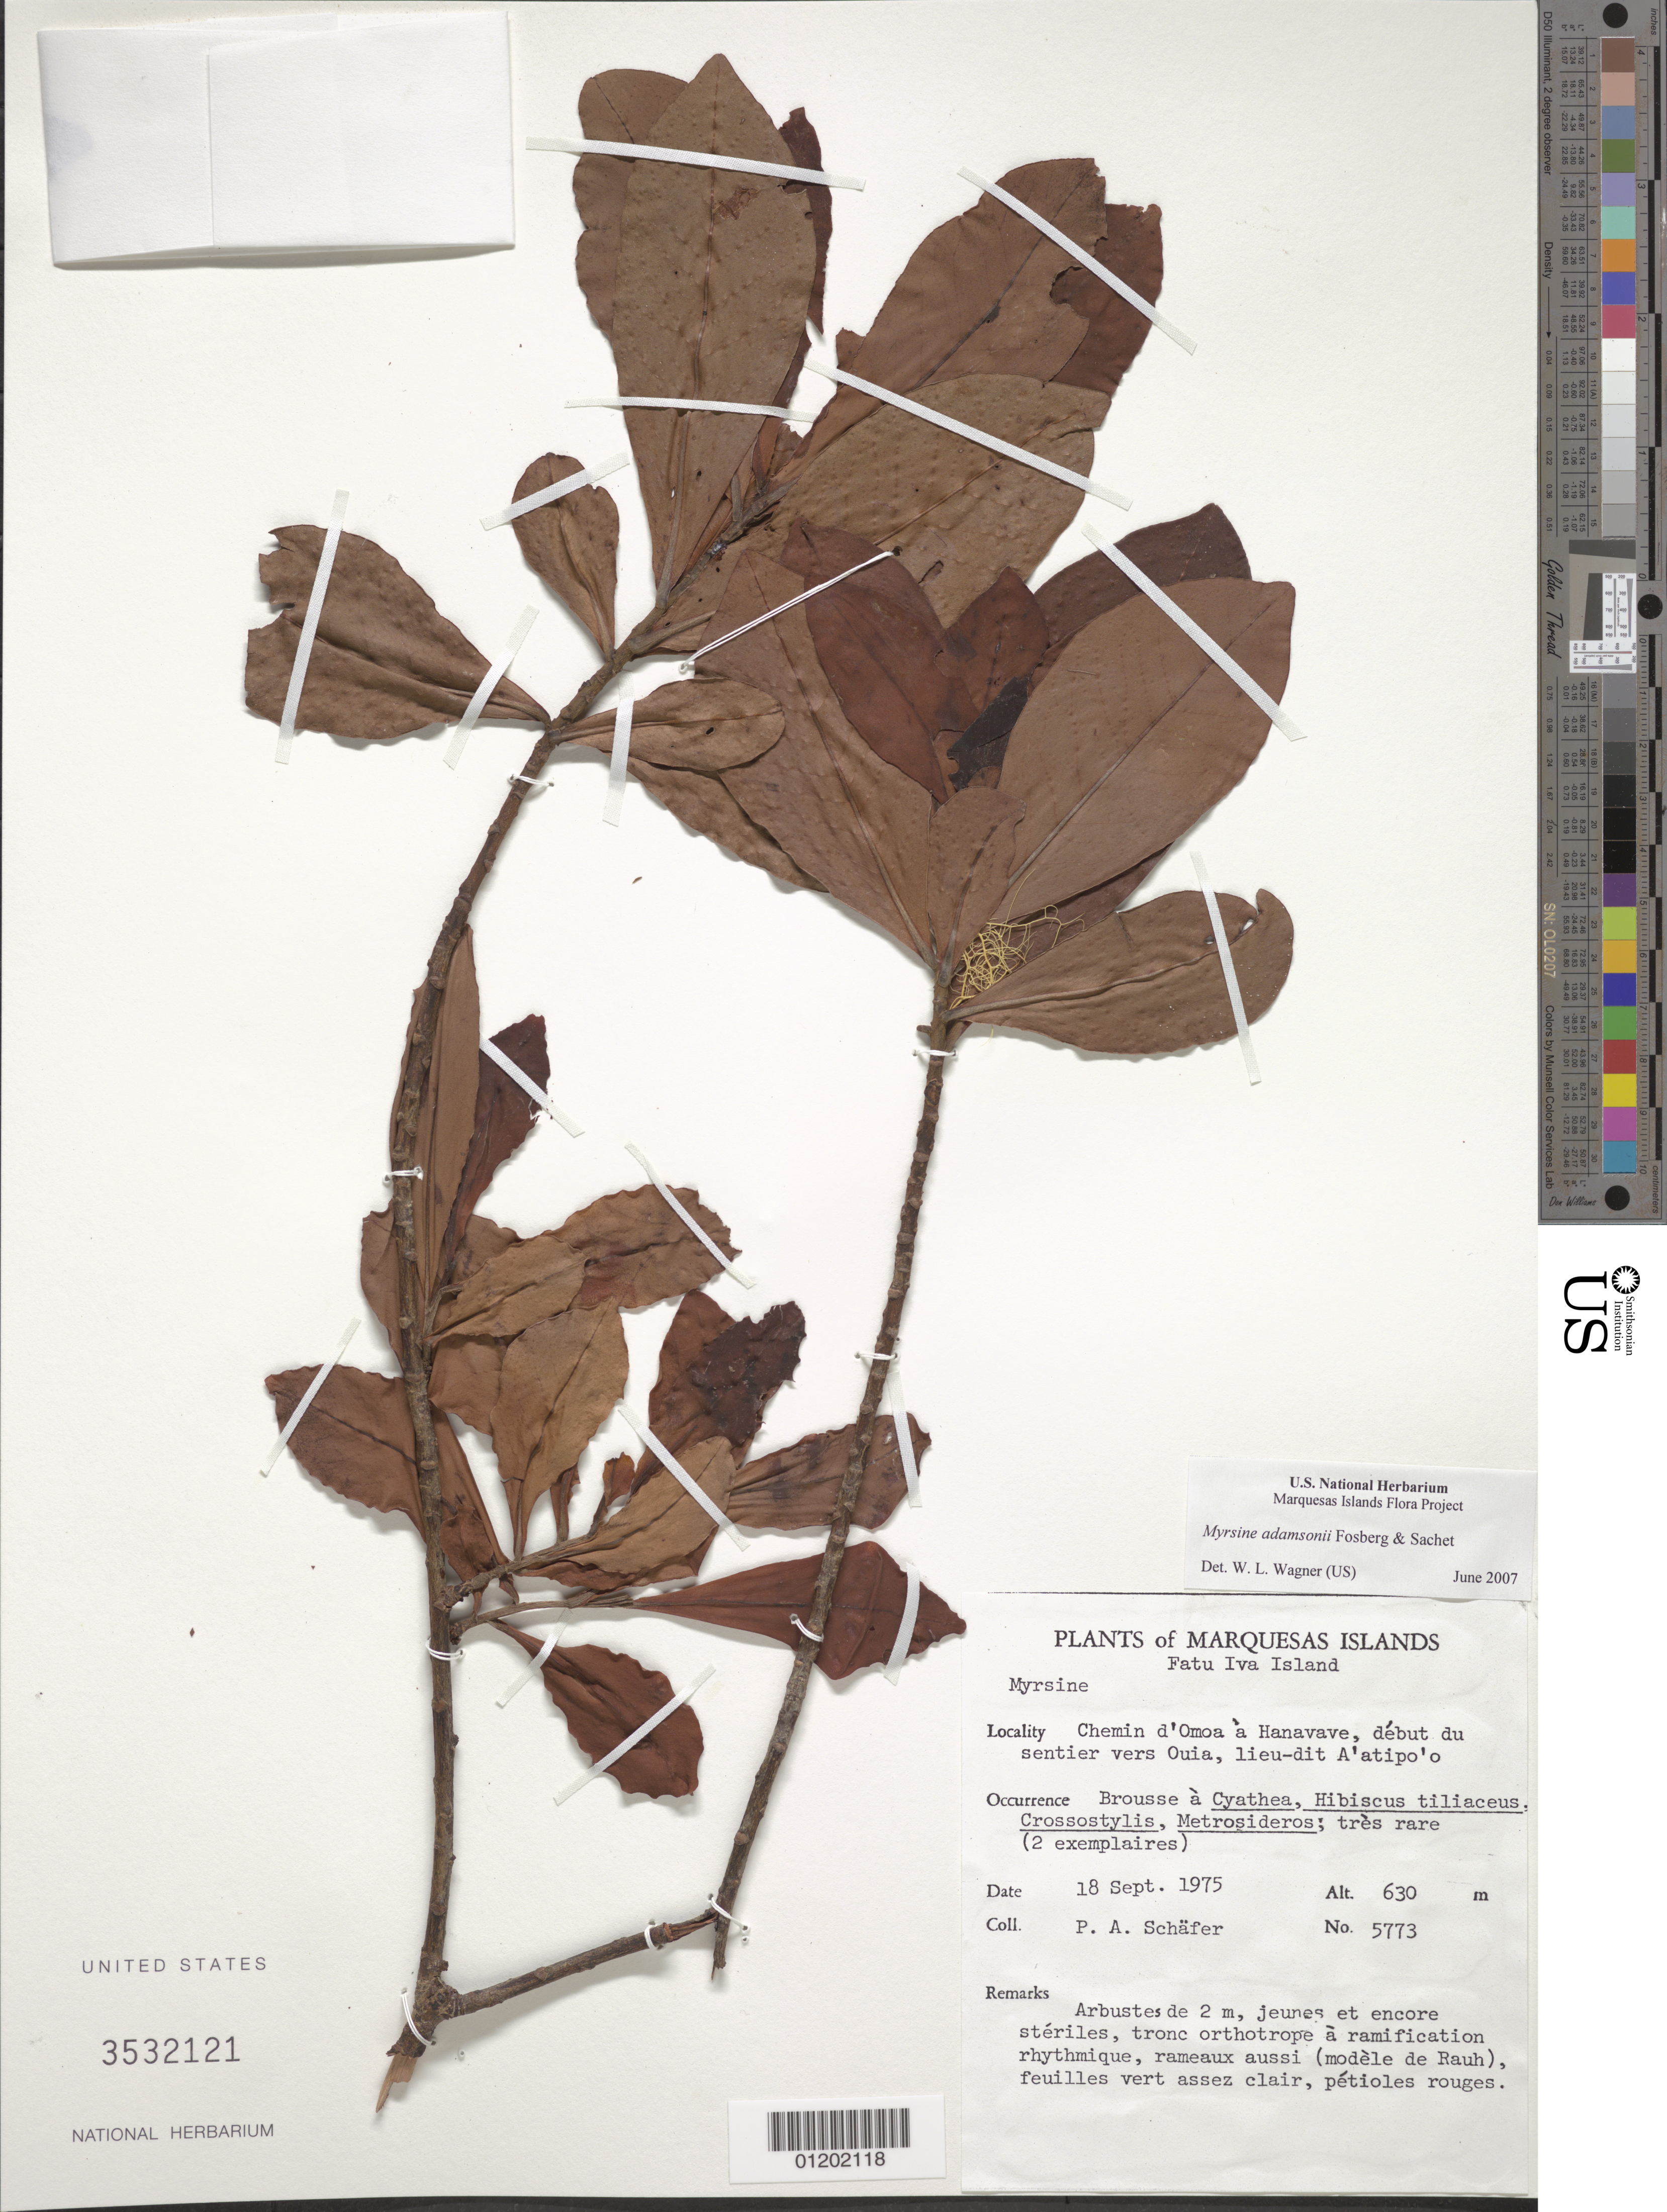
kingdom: Plantae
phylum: Tracheophyta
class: Magnoliopsida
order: Ericales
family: Primulaceae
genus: Myrsine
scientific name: Myrsine adamsonii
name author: Fosberg & Sachet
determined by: Wagner, W. L., (BOT), Smithsonian Institution - National Museum of Natural History (UNITED STATES)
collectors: P. A. Schäfer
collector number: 5773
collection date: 1975-09-18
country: French Polynesia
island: Fatu Hiva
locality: Chemin d'Omo'a à Hanavave, début du sentier vers Ouia, lieu-dit A'atipo'o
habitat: Brousse à Cyathea, Hibiscus tiliaceus, Crossostylis, Metrosideros; très rare (2 exemplaires)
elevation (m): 630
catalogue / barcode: US 3532121